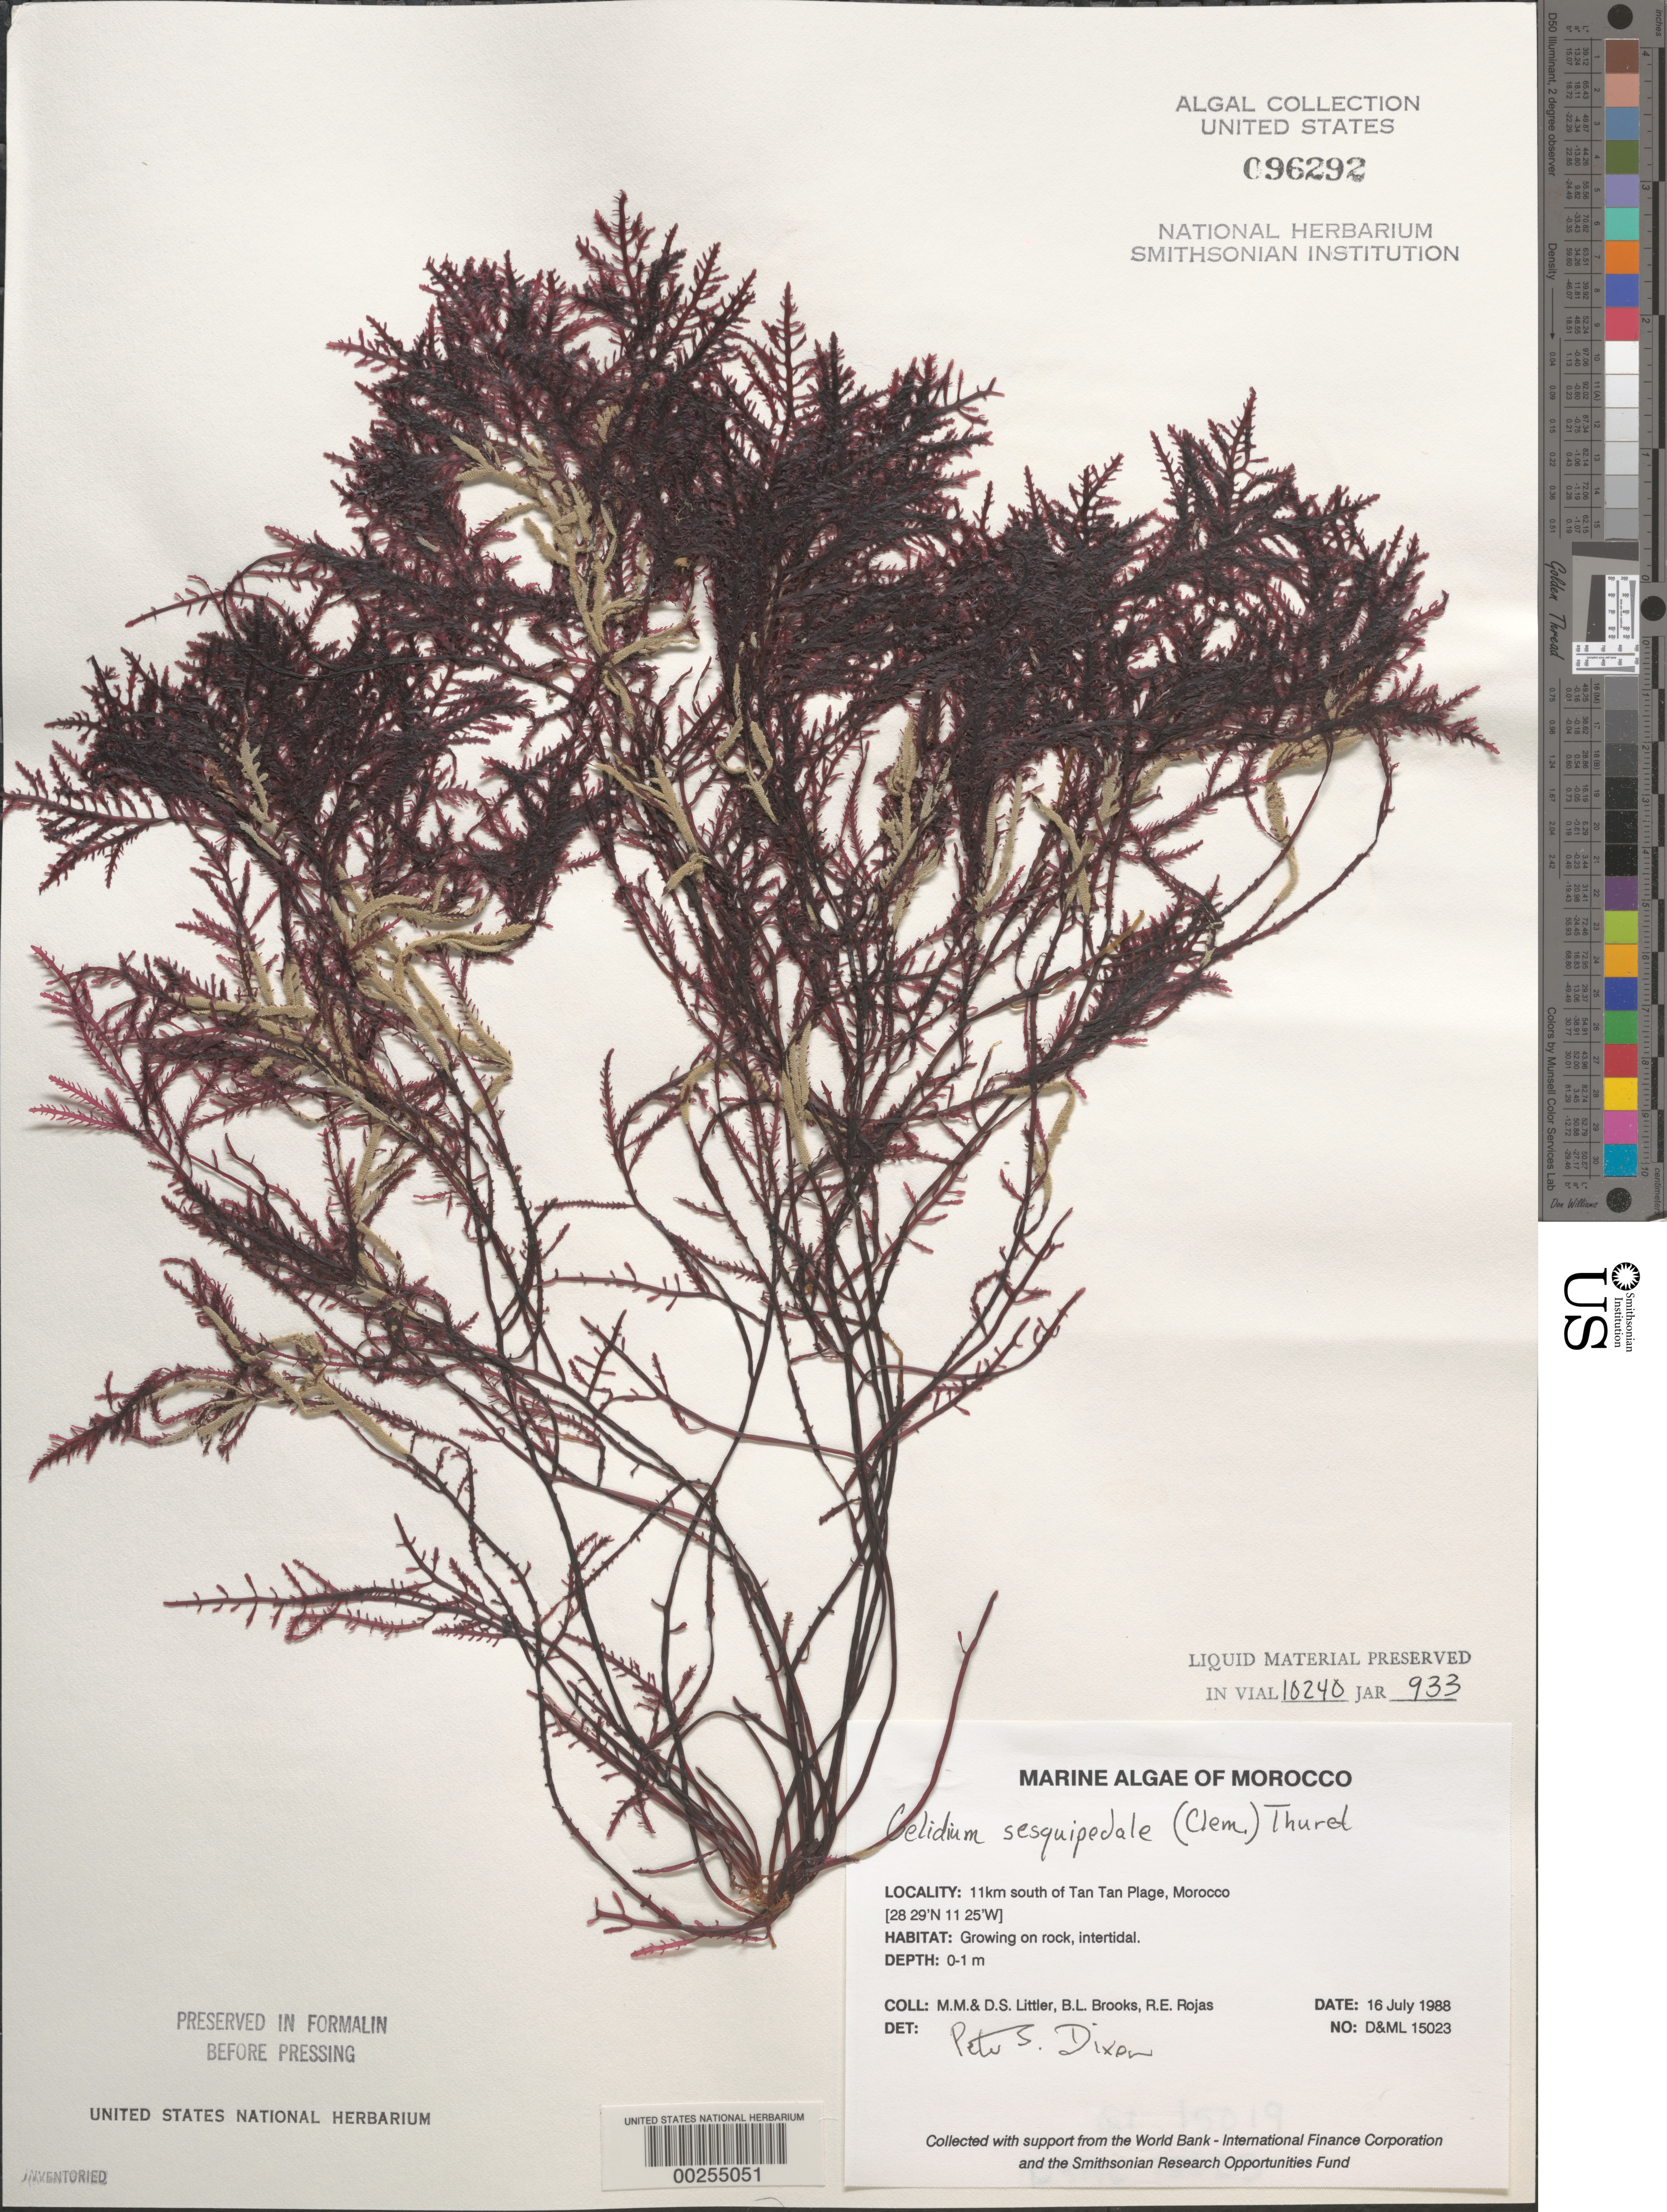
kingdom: Plantae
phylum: Rhodophyta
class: Florideophyceae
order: Gelidiales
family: Gelidiaceae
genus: Gelidium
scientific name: Gelidium corneum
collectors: M. M. Littler, D. S. Littler, B. Brooks & R. Rojas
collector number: D&ML 15023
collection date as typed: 16 Jul 1988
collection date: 1988-07-16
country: Morocco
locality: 11 km south of Tan Tan Plage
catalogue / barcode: US 96292